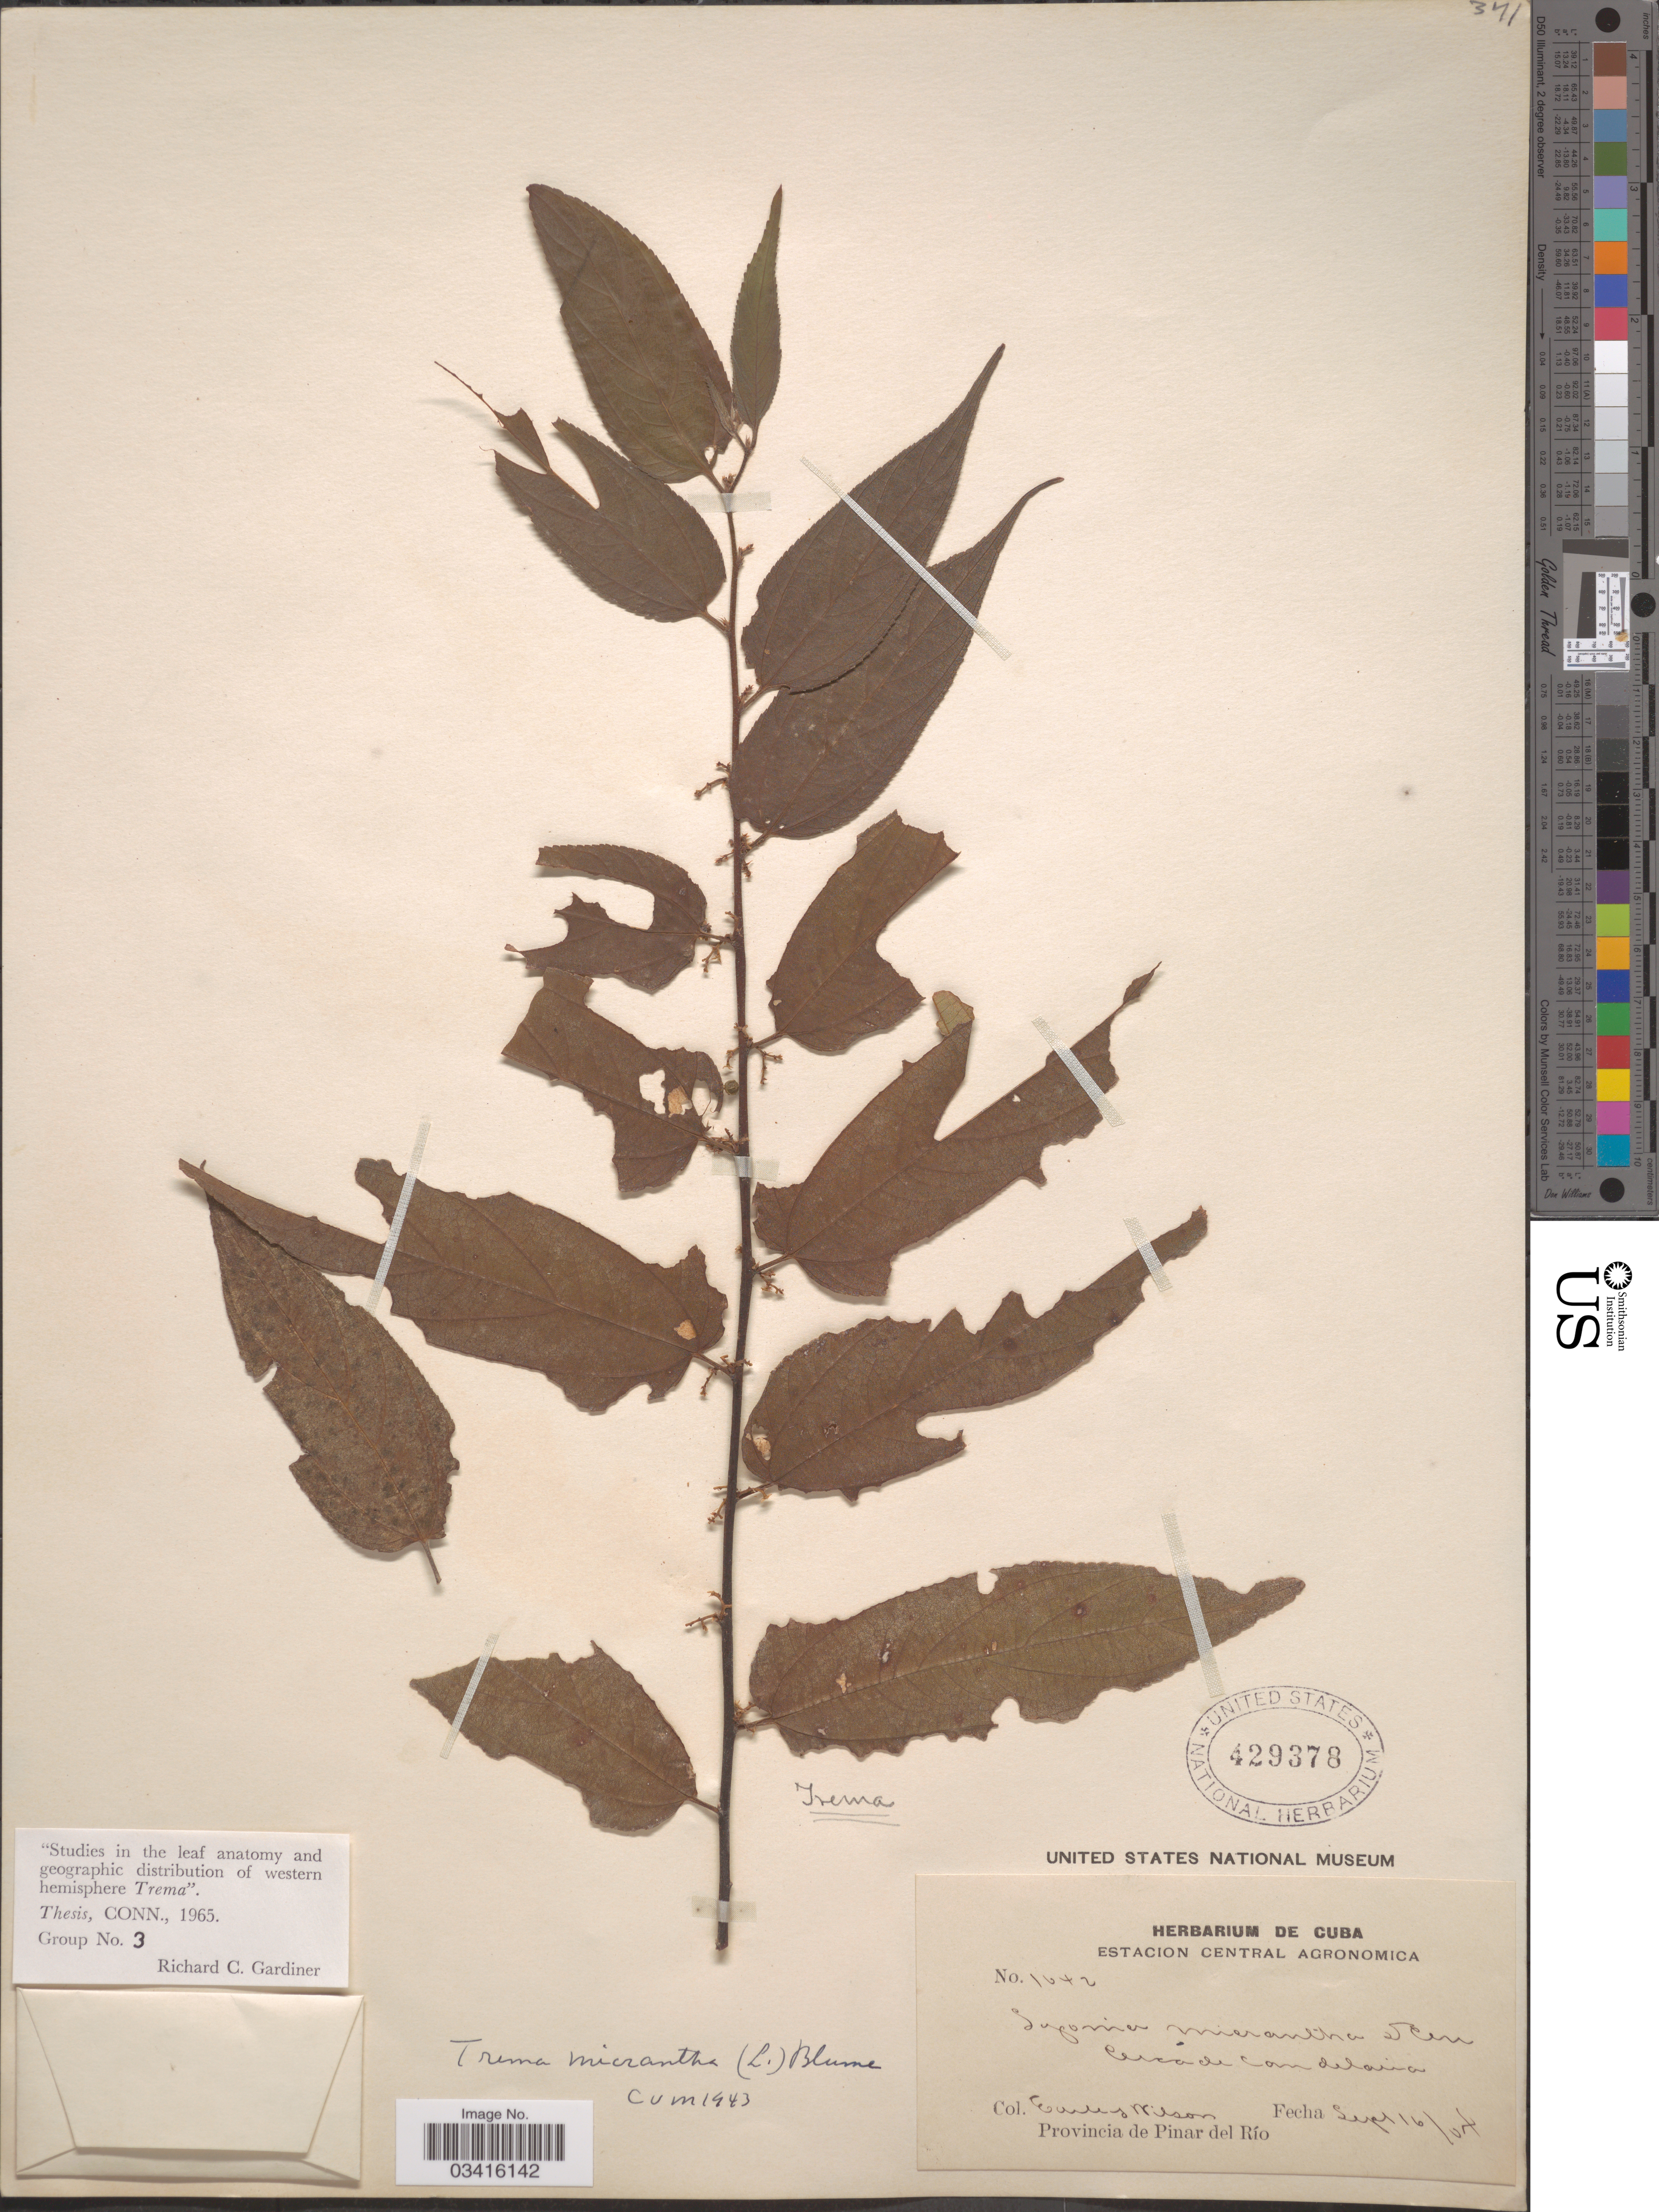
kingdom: Plantae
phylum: Tracheophyta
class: Magnoliopsida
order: Rosales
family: Cannabaceae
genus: Trema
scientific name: Trema micranthum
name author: (L.) Blume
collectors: -. Earle & -- Wilson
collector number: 1042*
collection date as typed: Transcribed d/m/y: 16/9/4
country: Cuba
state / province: Pinar del Río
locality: Cerca de Candelaria.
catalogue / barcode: US 429378